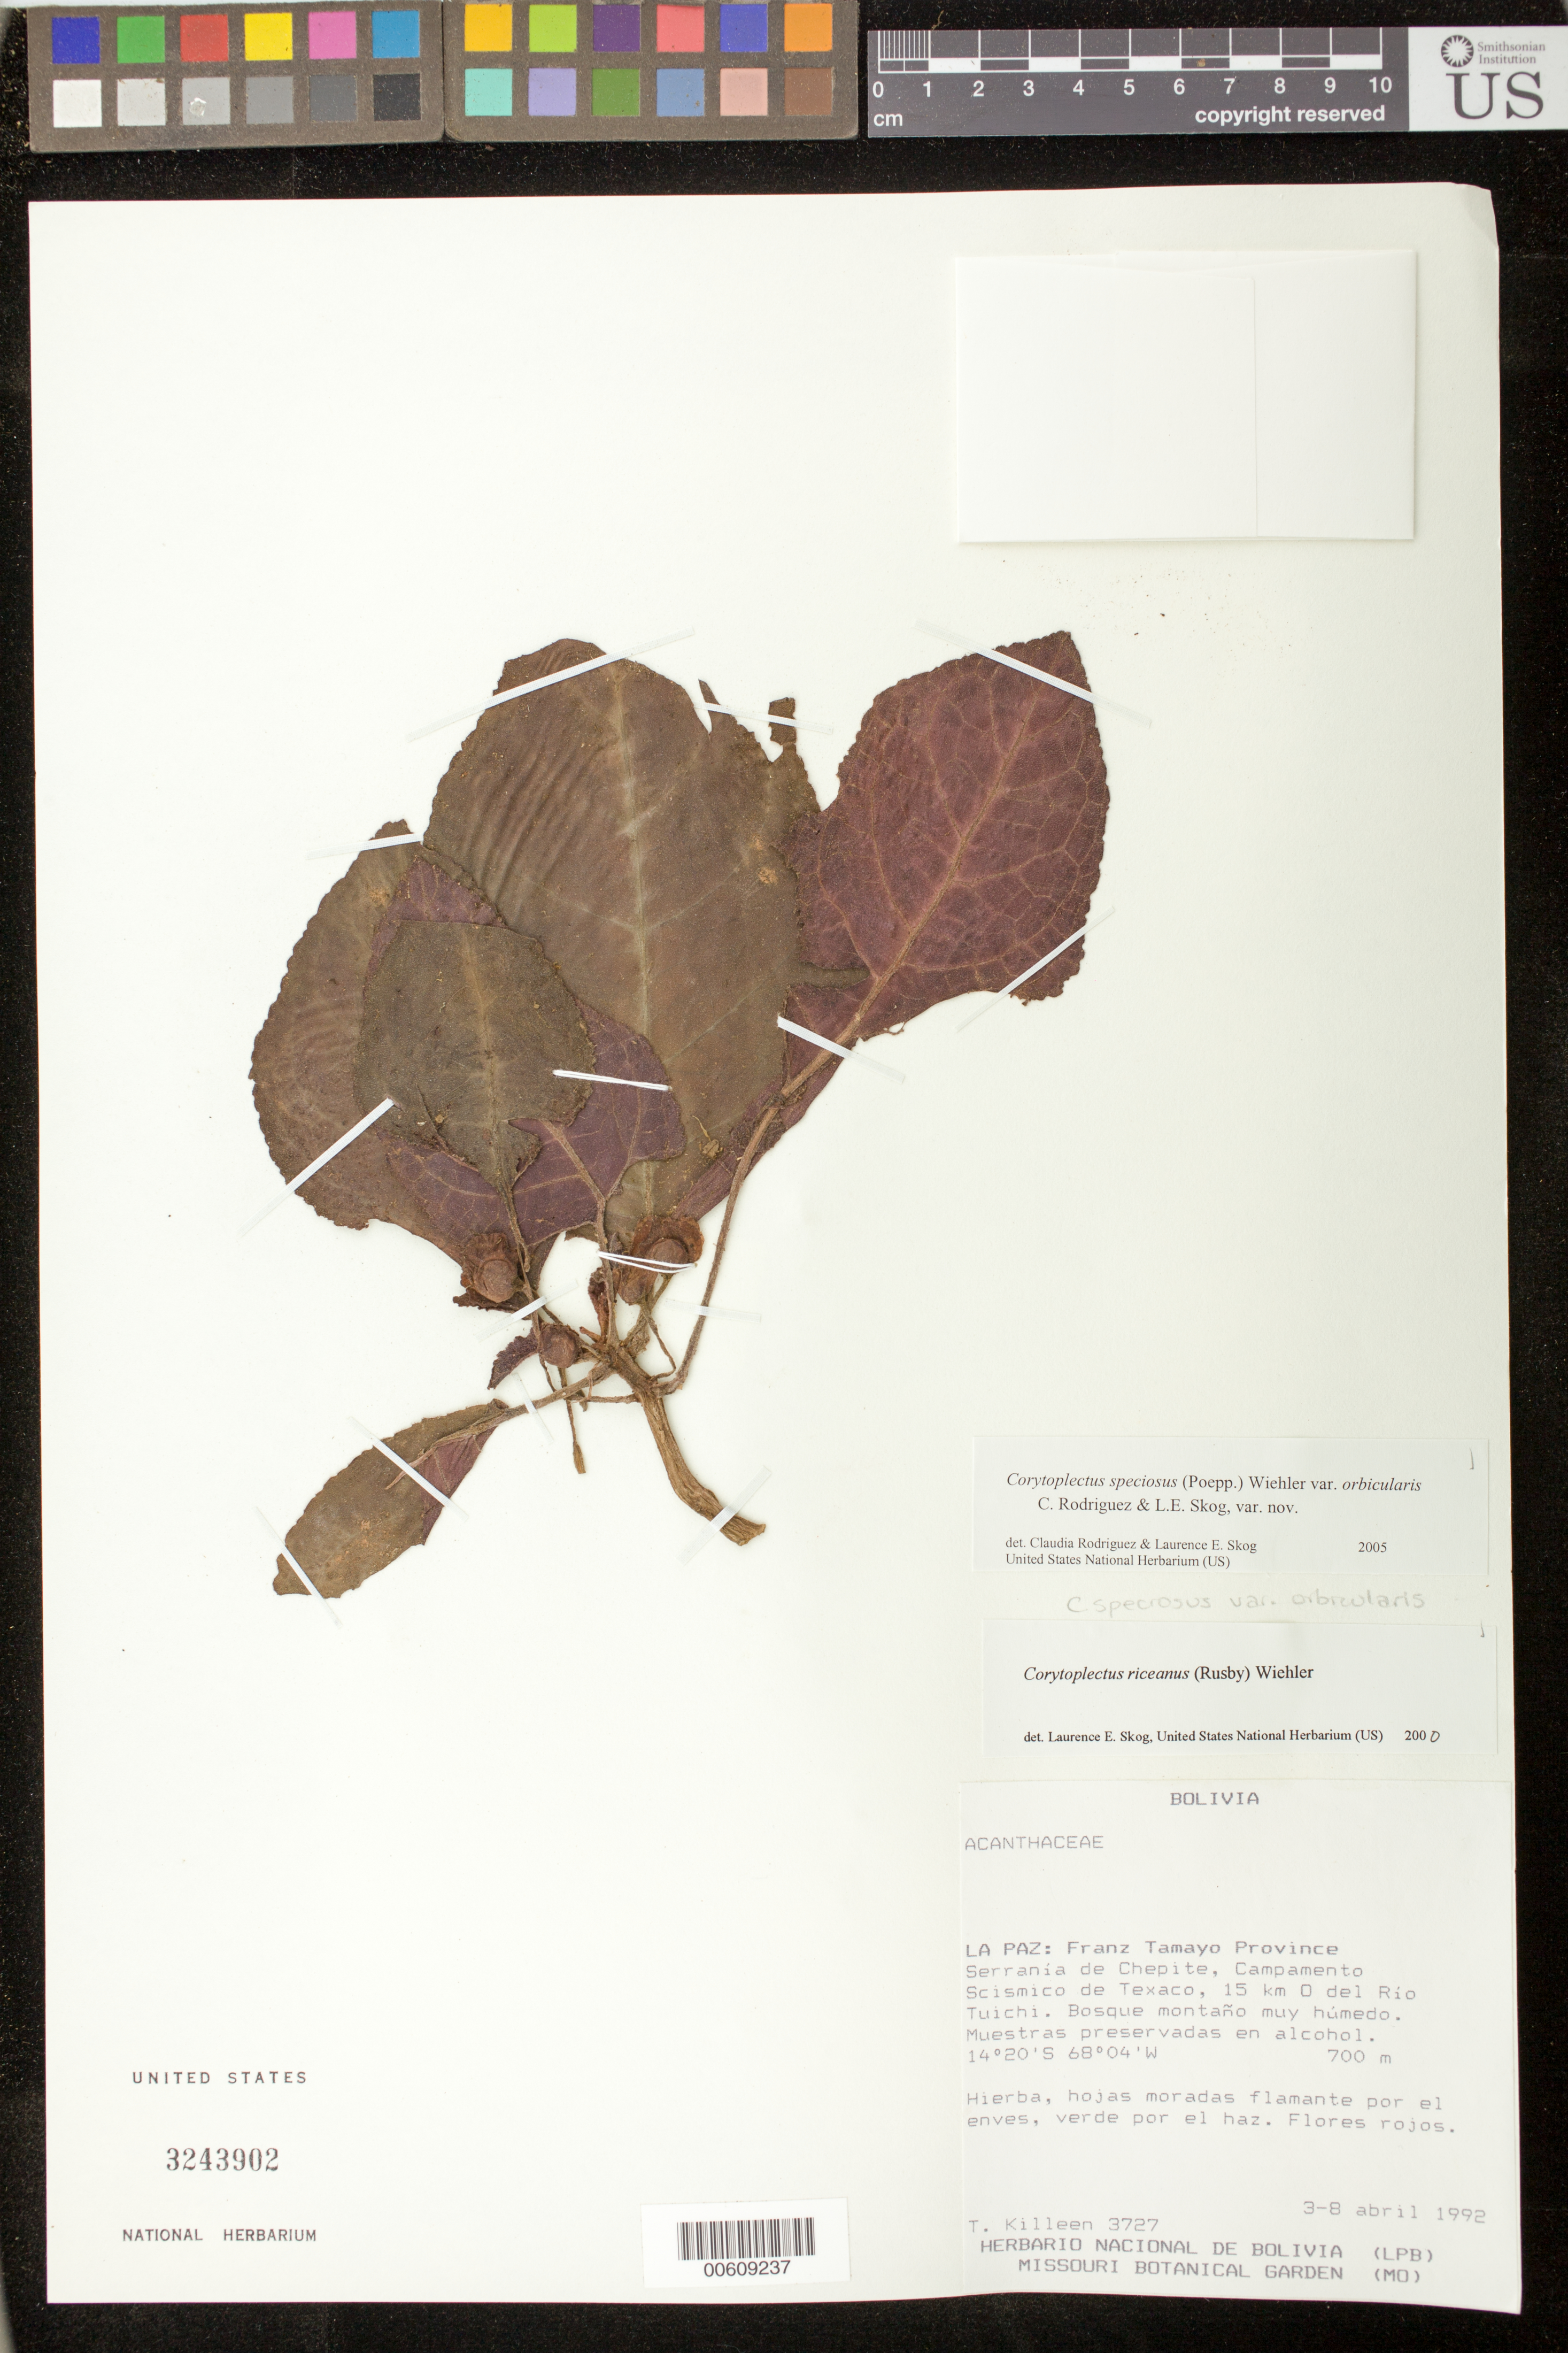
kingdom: Plantae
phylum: Tracheophyta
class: Magnoliopsida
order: Lamiales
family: Gesneriaceae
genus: Corytoplectus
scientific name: Corytoplectus speciosus var. orbicularis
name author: Rodr.-Flores & L.E. Skog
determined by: Rodríguez-Flores, C. I.; Skog, L. E.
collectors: T. Killeen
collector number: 3727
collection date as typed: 3-8 Apr 1992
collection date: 1992-04-03/1992-04-08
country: Bolivia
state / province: La Paz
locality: Prov. Franz Tamayo; Serranía de Chepite, Campamento Scismico de Texaco, 15 km O del Rio Tuichi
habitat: Bosque montaño muy húmedo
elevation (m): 700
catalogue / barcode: US 3243902